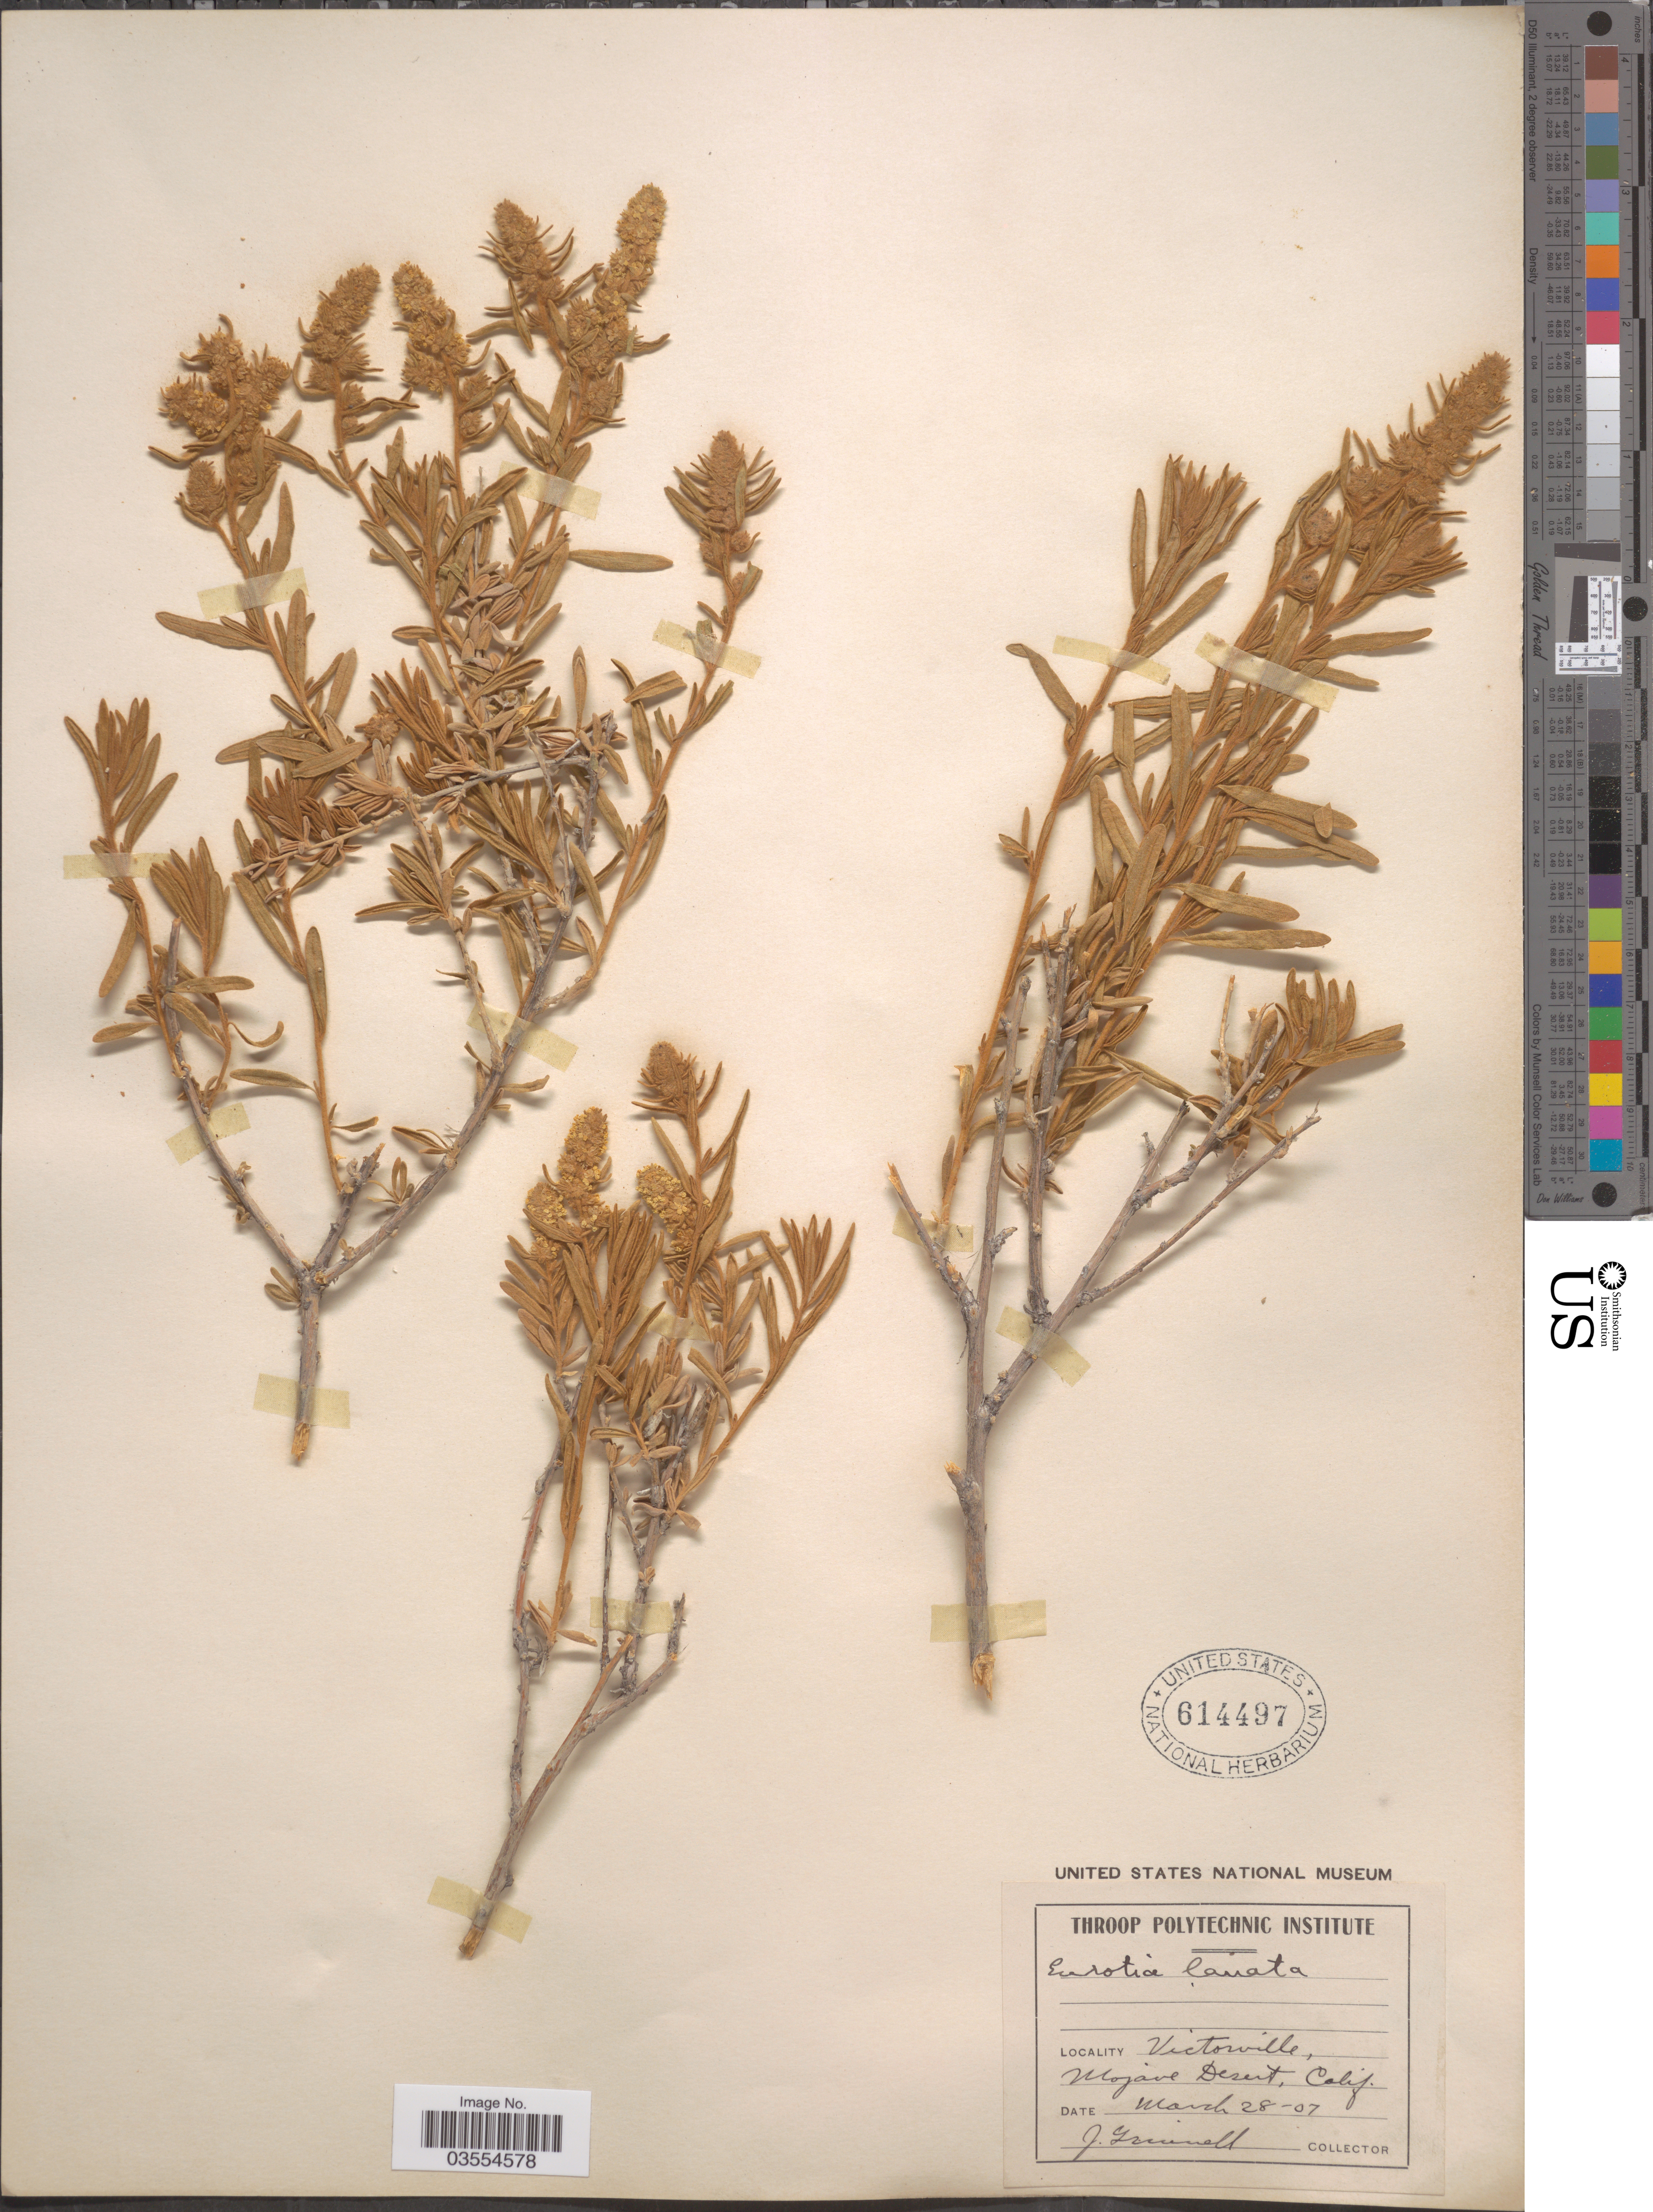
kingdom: Plantae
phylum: Tracheophyta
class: Magnoliopsida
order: Caryophyllales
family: Amaranthaceae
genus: Krascheninnikovia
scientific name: Krascheninnikovia lanata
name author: (Pursh) A. Meeuse & A.Smit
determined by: U.S. National Herbarium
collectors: J. Grinnell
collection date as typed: Transcribed d/m/y: 28/3/7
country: United States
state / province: California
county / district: San Barnadino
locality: Victorville, Mojave Desert.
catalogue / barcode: US 614497